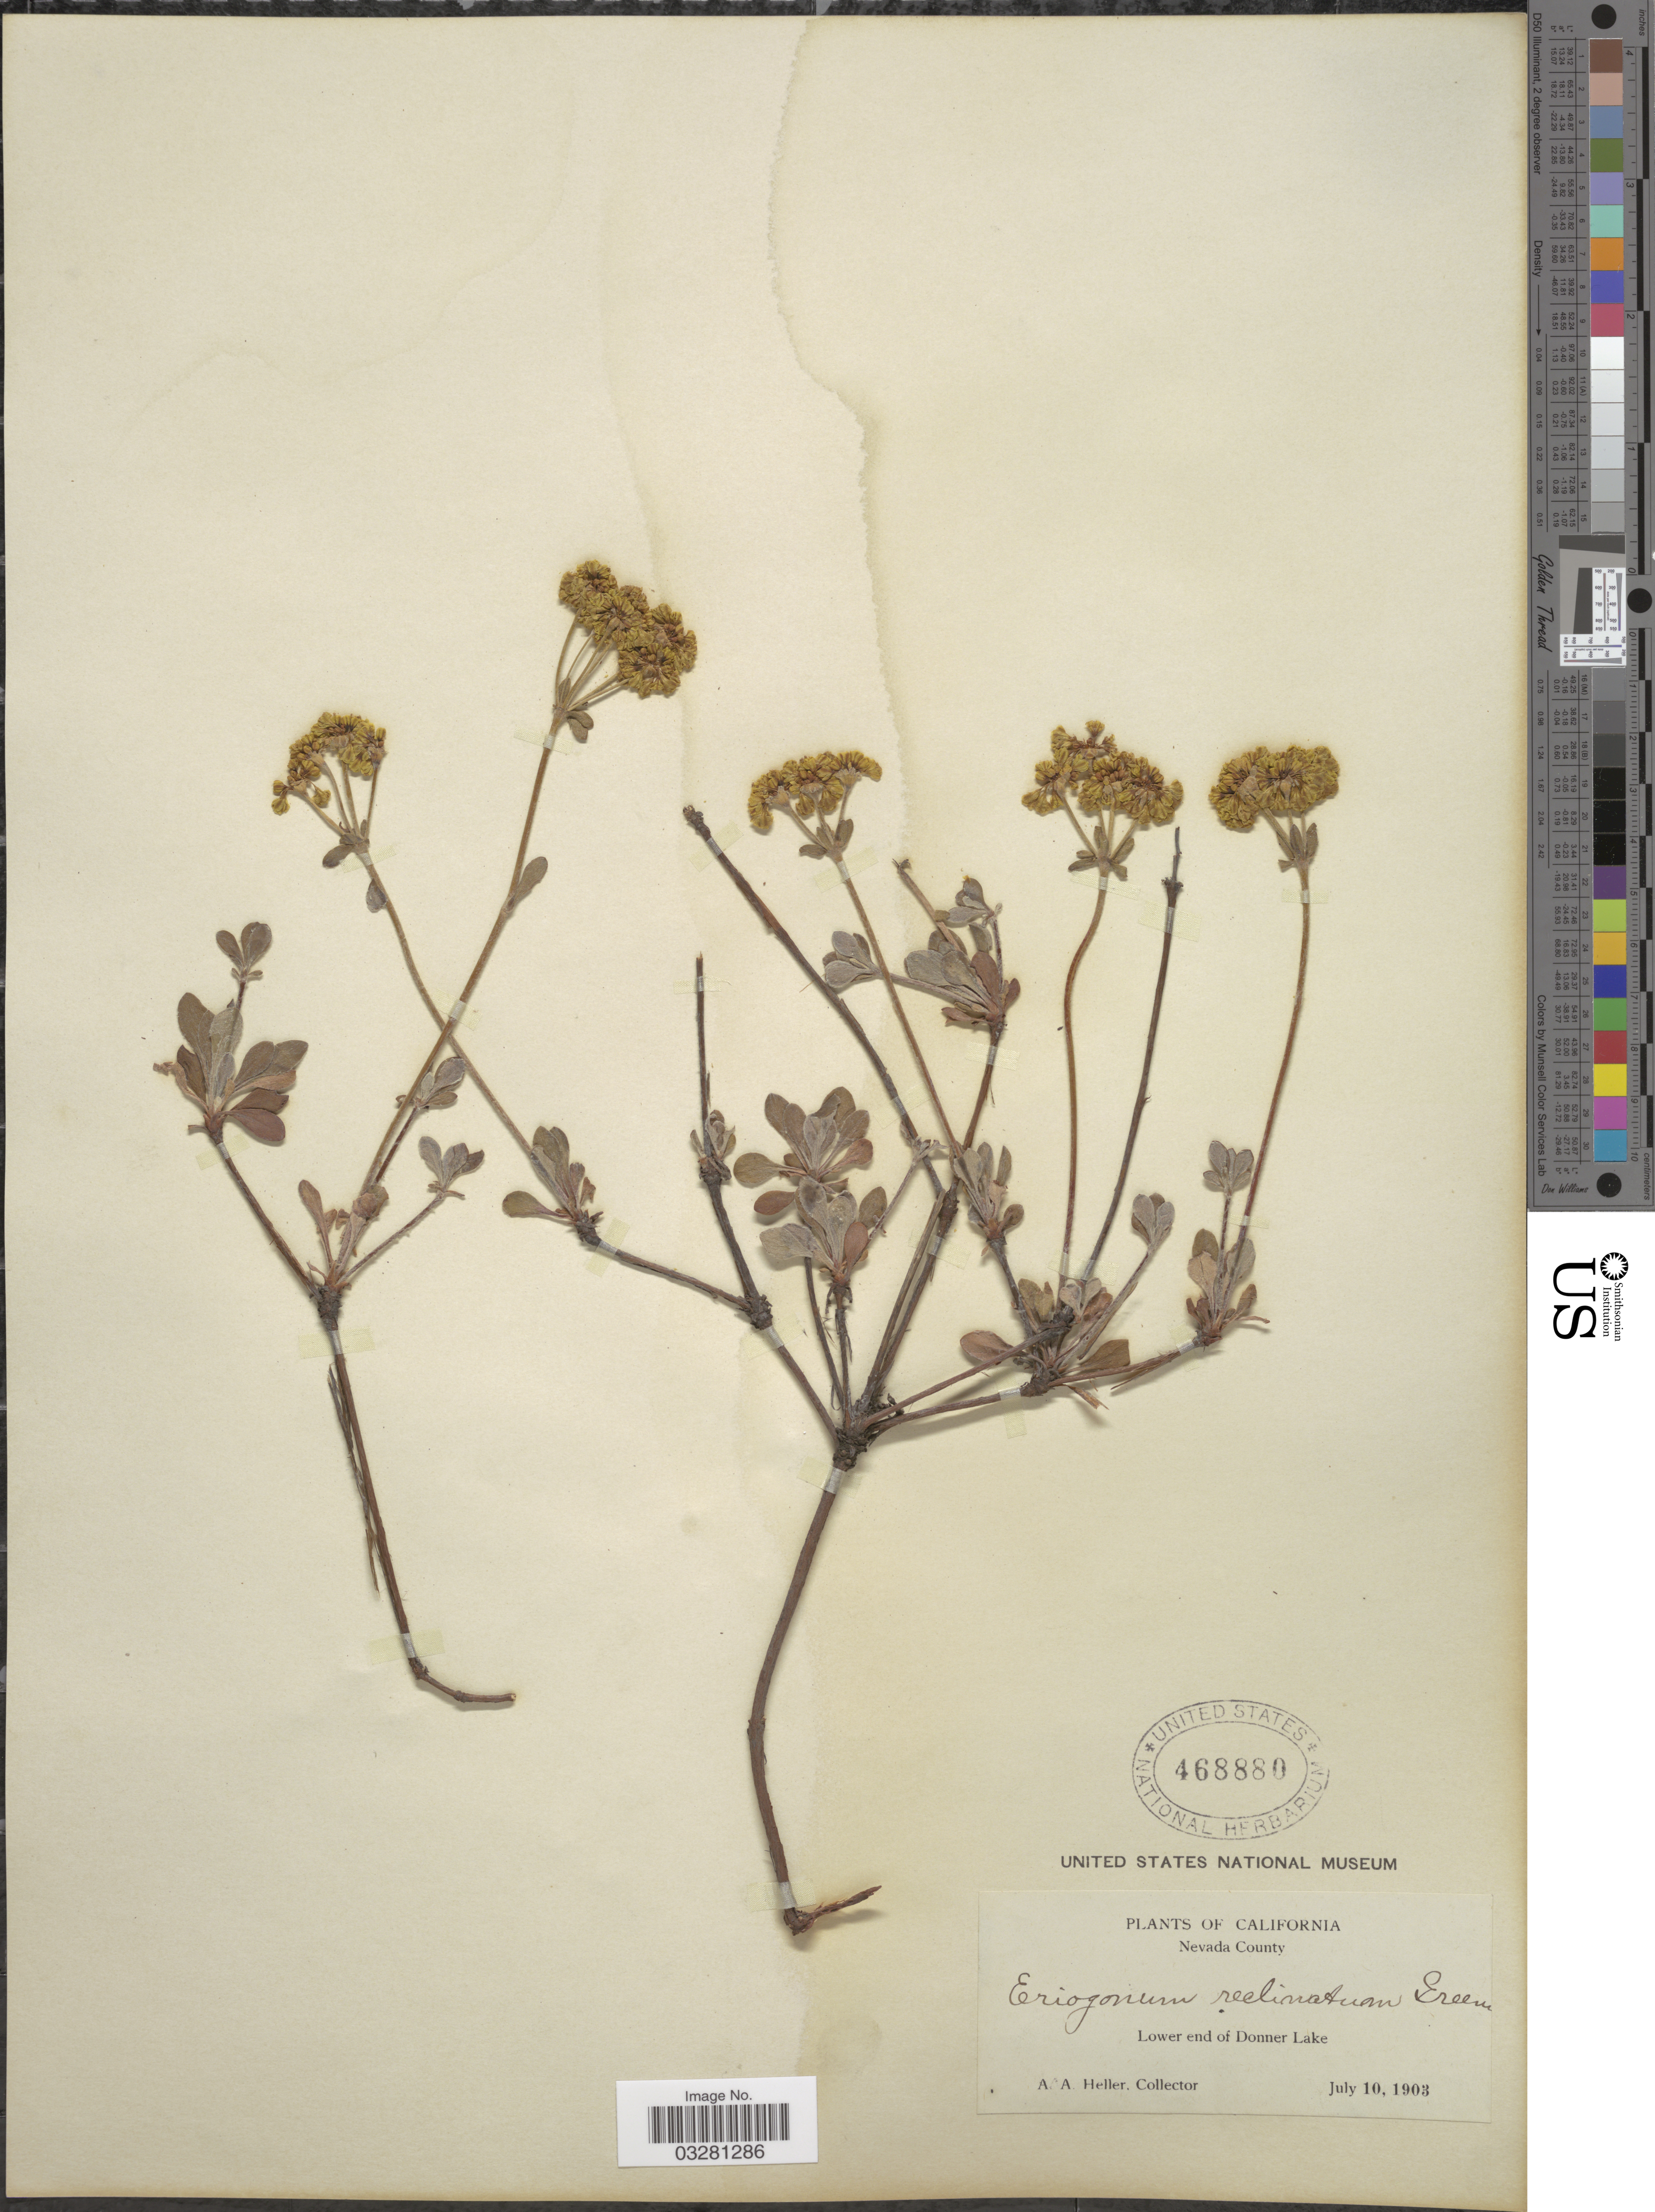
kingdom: Plantae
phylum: Tracheophyta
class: Magnoliopsida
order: Caryophyllales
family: Polygonaceae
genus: Eriogonum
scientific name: Eriogonum umbellatum var. umbellatum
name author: Torr.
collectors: A. A. Heller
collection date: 1903-07-10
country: United States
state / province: California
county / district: Nevada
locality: Nevada County. Lower end of Donner Lake.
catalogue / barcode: US 468880